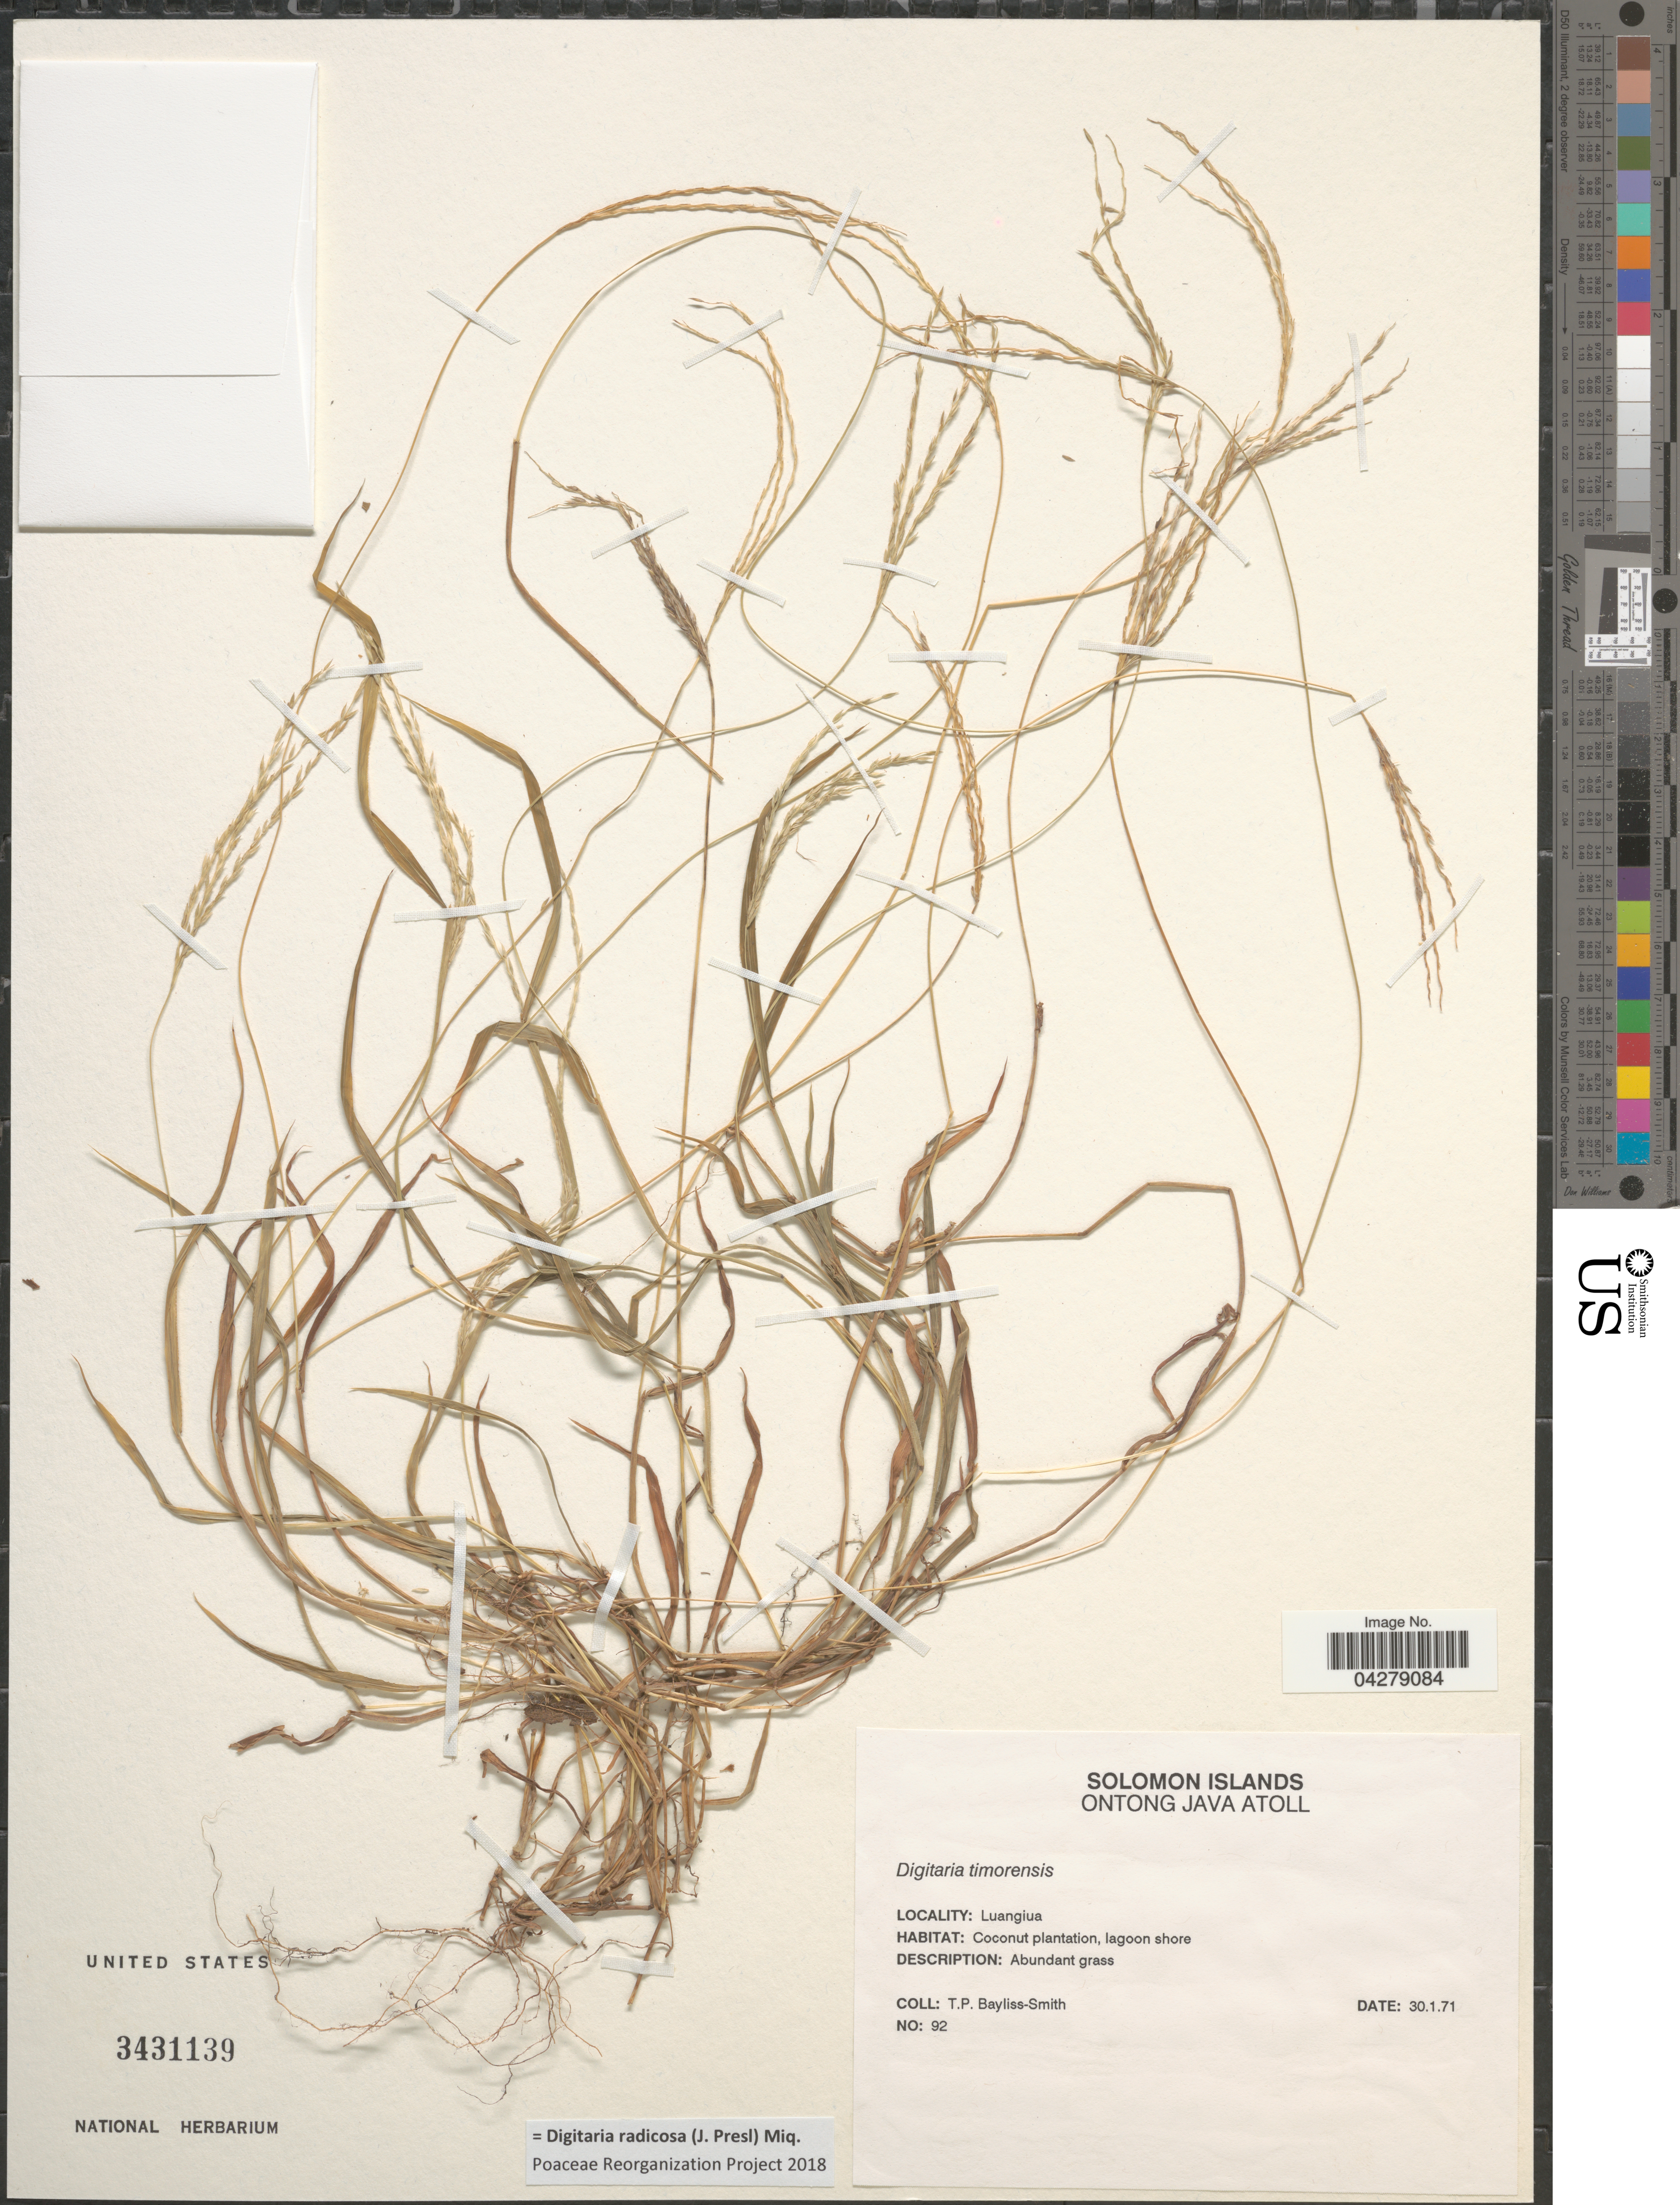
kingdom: Plantae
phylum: Tracheophyta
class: Liliopsida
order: Poales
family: Poaceae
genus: Digitaria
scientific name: Digitaria radicosa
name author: (J. Presl) Miq.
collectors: T. P. Bayliss-Smith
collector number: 92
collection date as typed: Transcribed d/m/y: 30/1/71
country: Solomon Islands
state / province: Solomon Islands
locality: Ontong Java Atoll. Luangiua.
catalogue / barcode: US 3431139